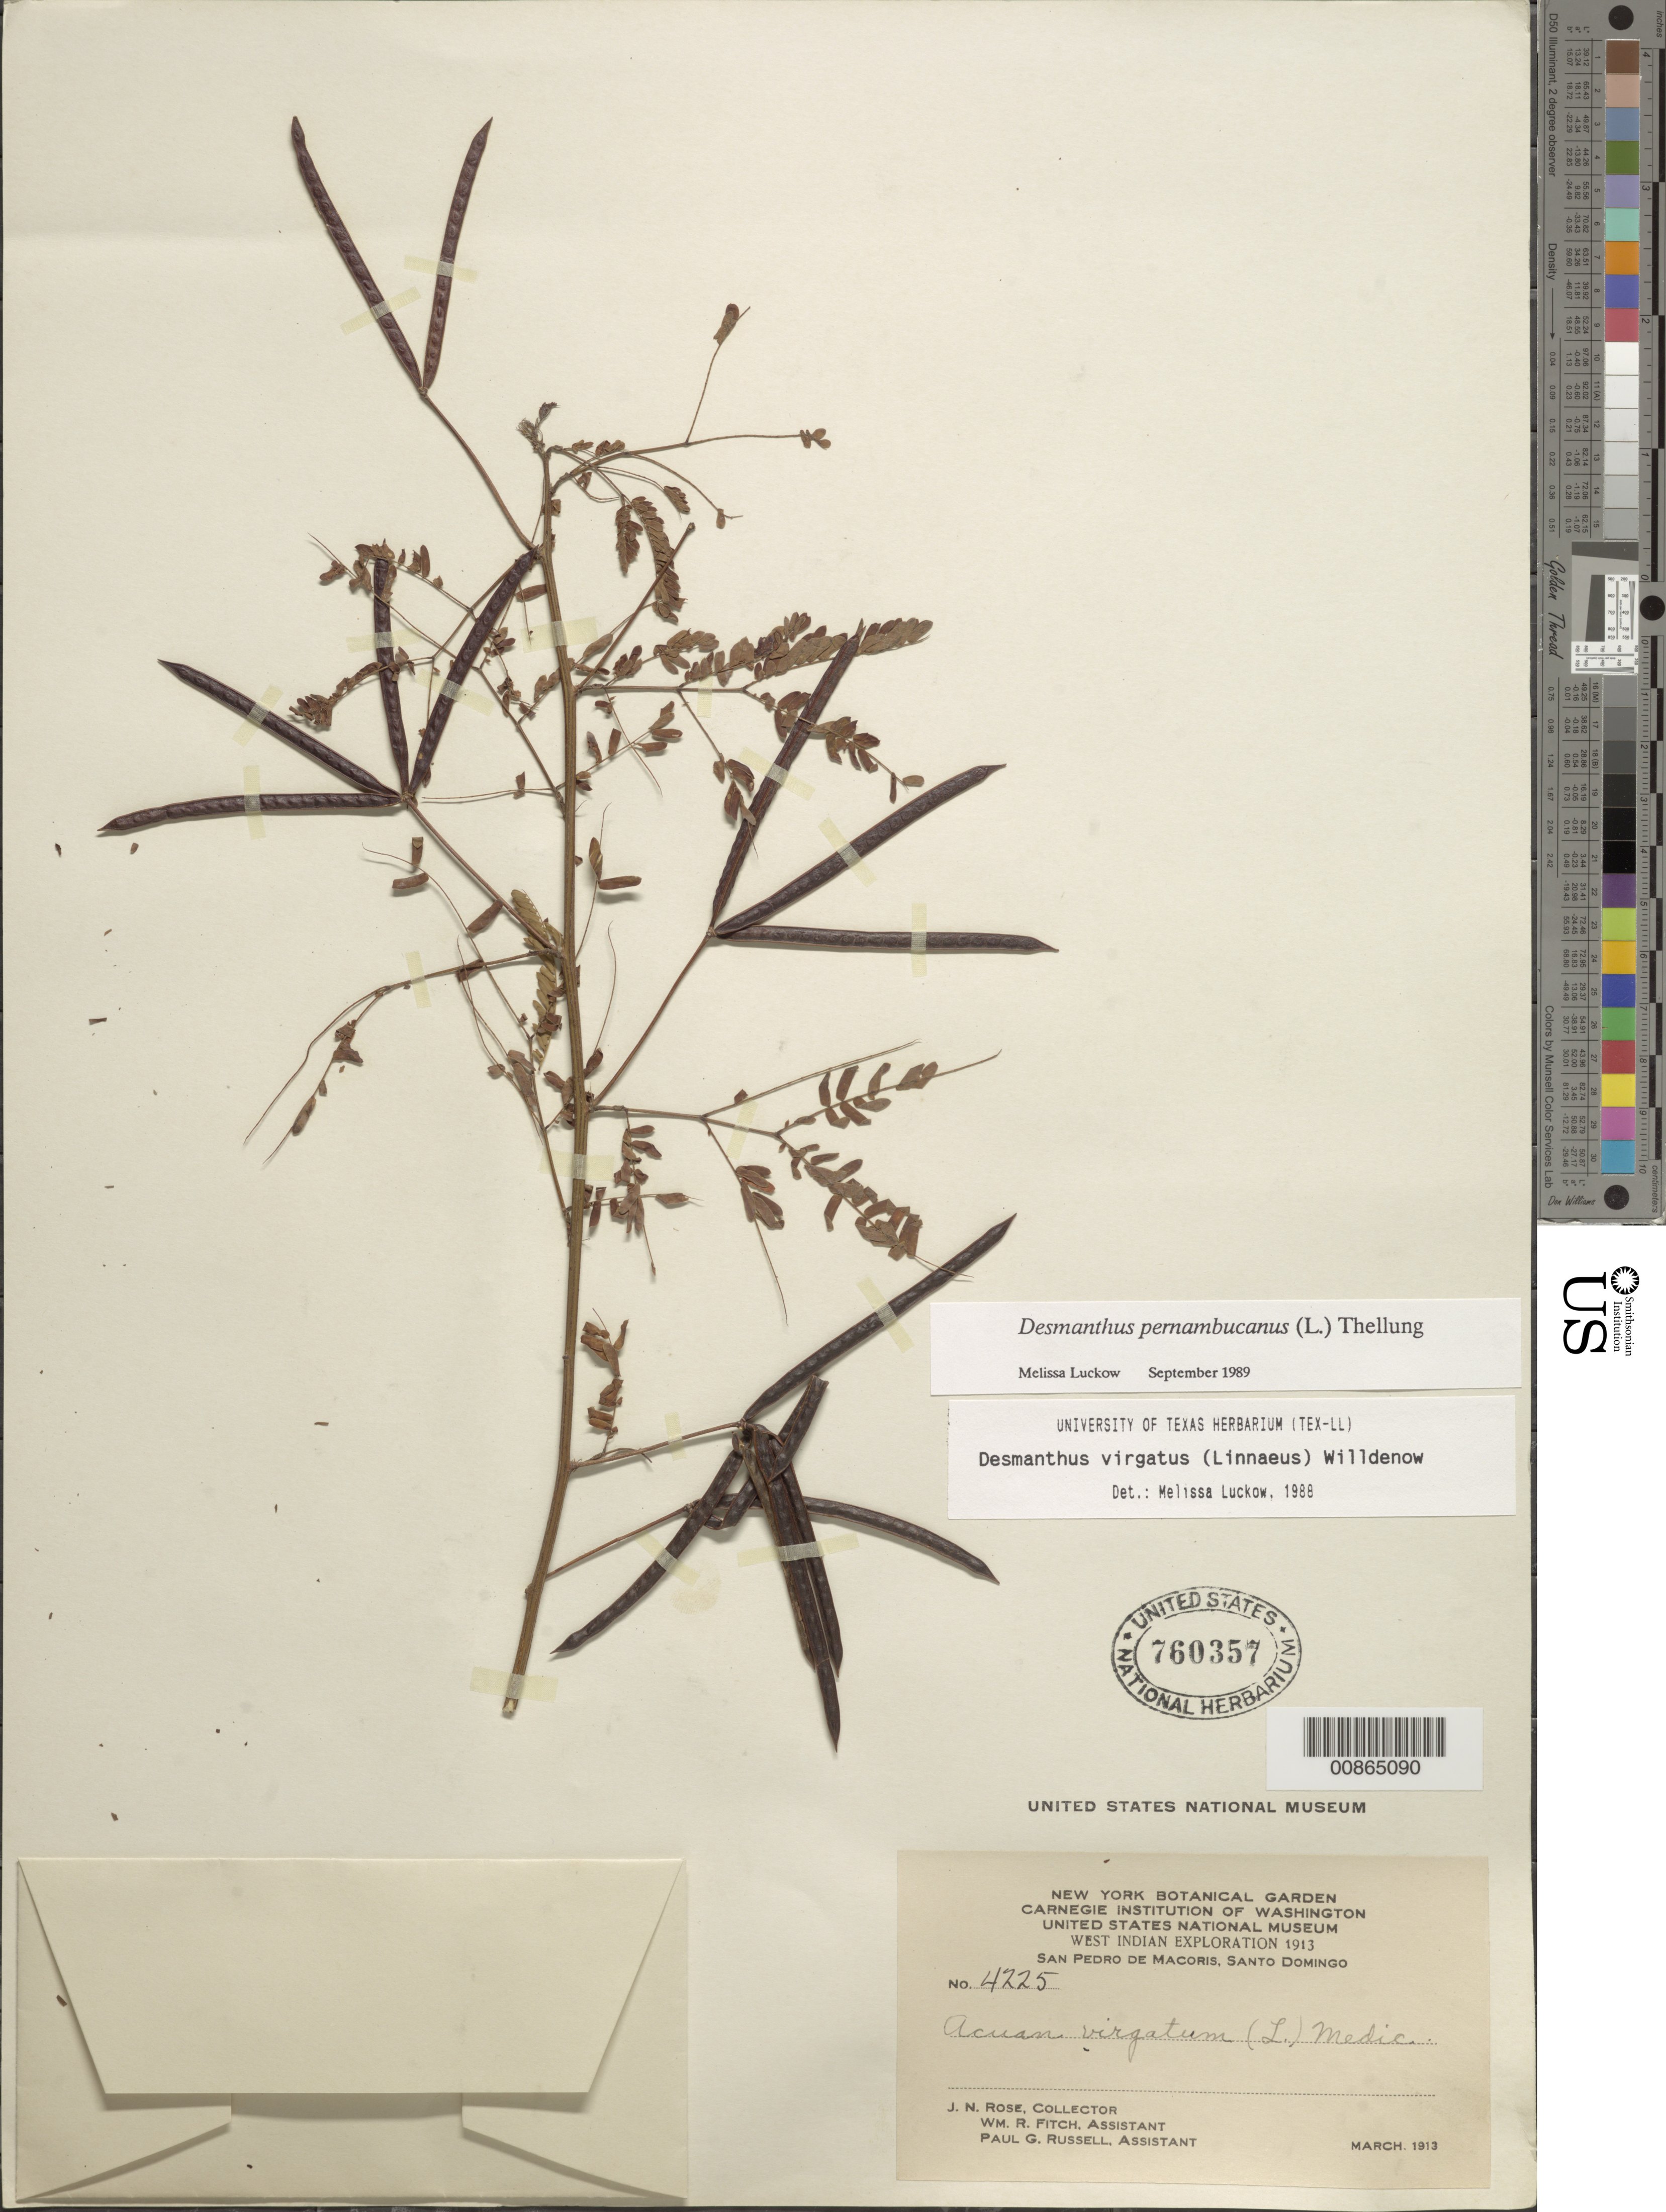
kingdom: Plantae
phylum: Tracheophyta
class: Magnoliopsida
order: Fabales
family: Fabaceae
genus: Desmanthus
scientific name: Desmanthus pernambucanus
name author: (L.) Thell.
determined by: Luckow, M. A.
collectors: J. N. Rose, W. R. Fitch & P. G. Russell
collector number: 4225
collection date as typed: Mar 1913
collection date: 1913-03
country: Dominican Republic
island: Hispaniola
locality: San Pedro de Macoris, Santo Domingo.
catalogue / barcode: US 760357